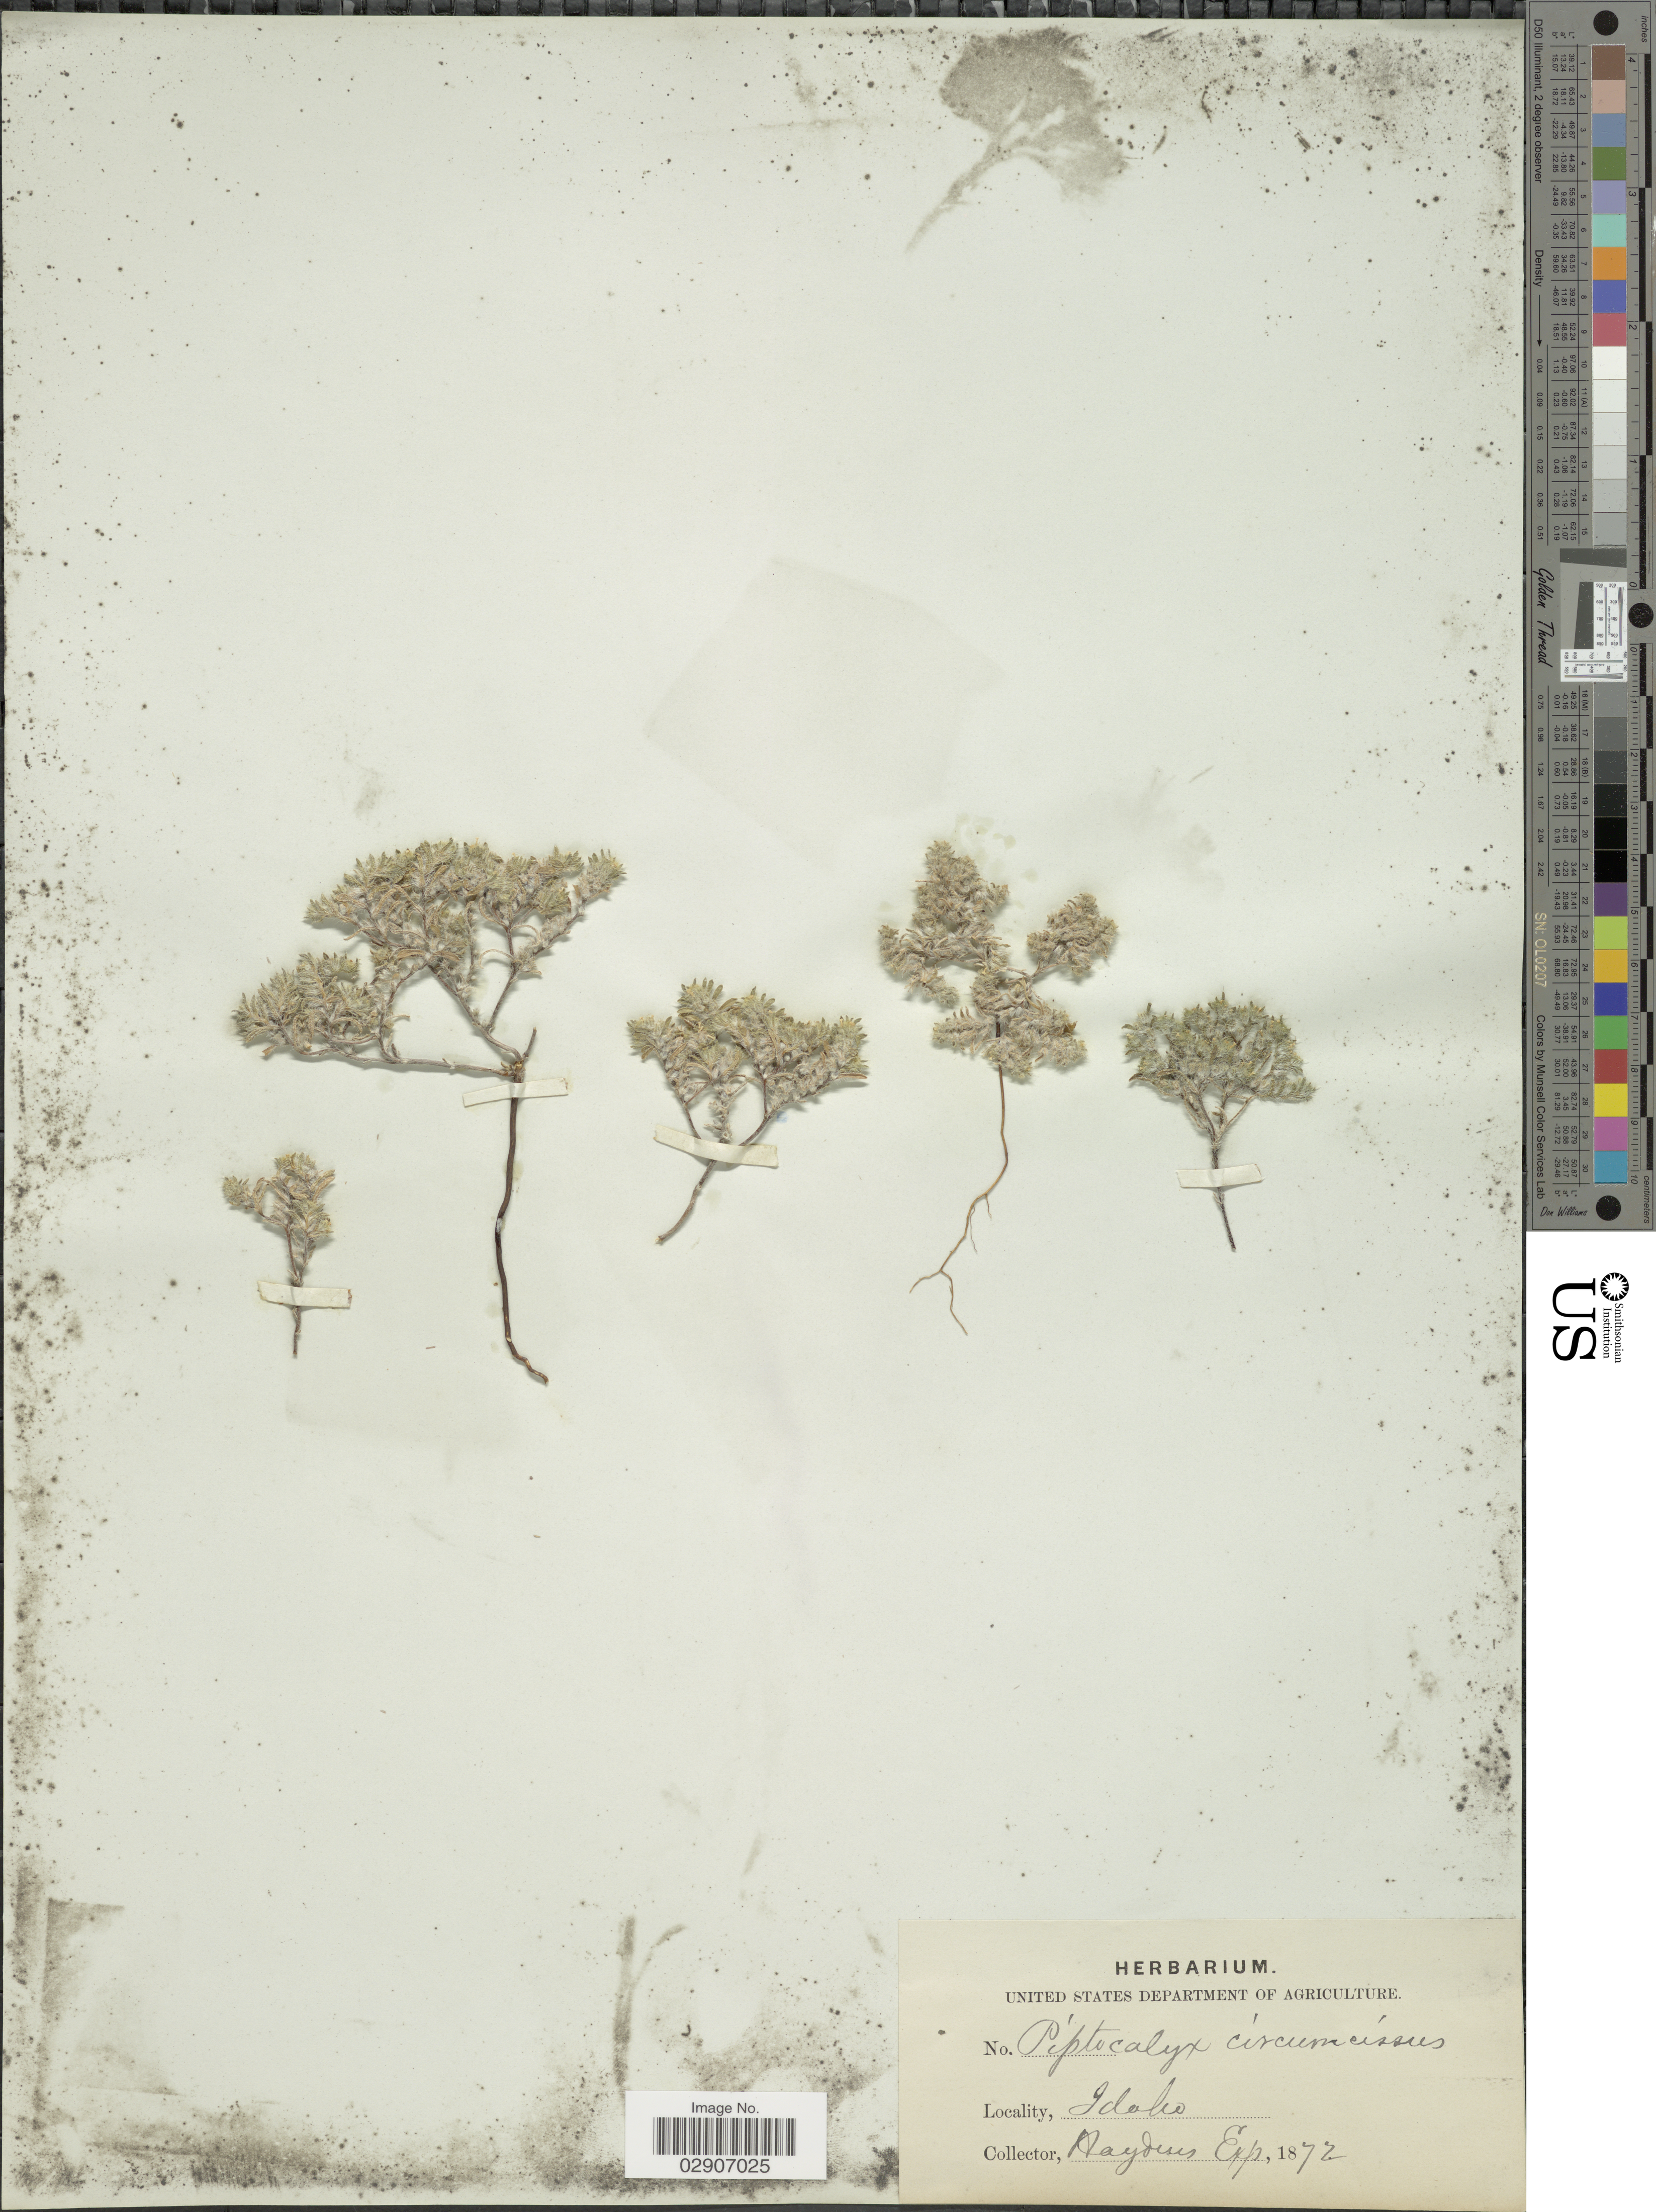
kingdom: Plantae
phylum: Tracheophyta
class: Magnoliopsida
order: Boraginales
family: Boraginaceae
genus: Cryptantha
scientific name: Cryptantha circumscissa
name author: (Hook. & Arn.) I.M. Johnst.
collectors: Hayden's Exped.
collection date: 1872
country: United States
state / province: Idaho